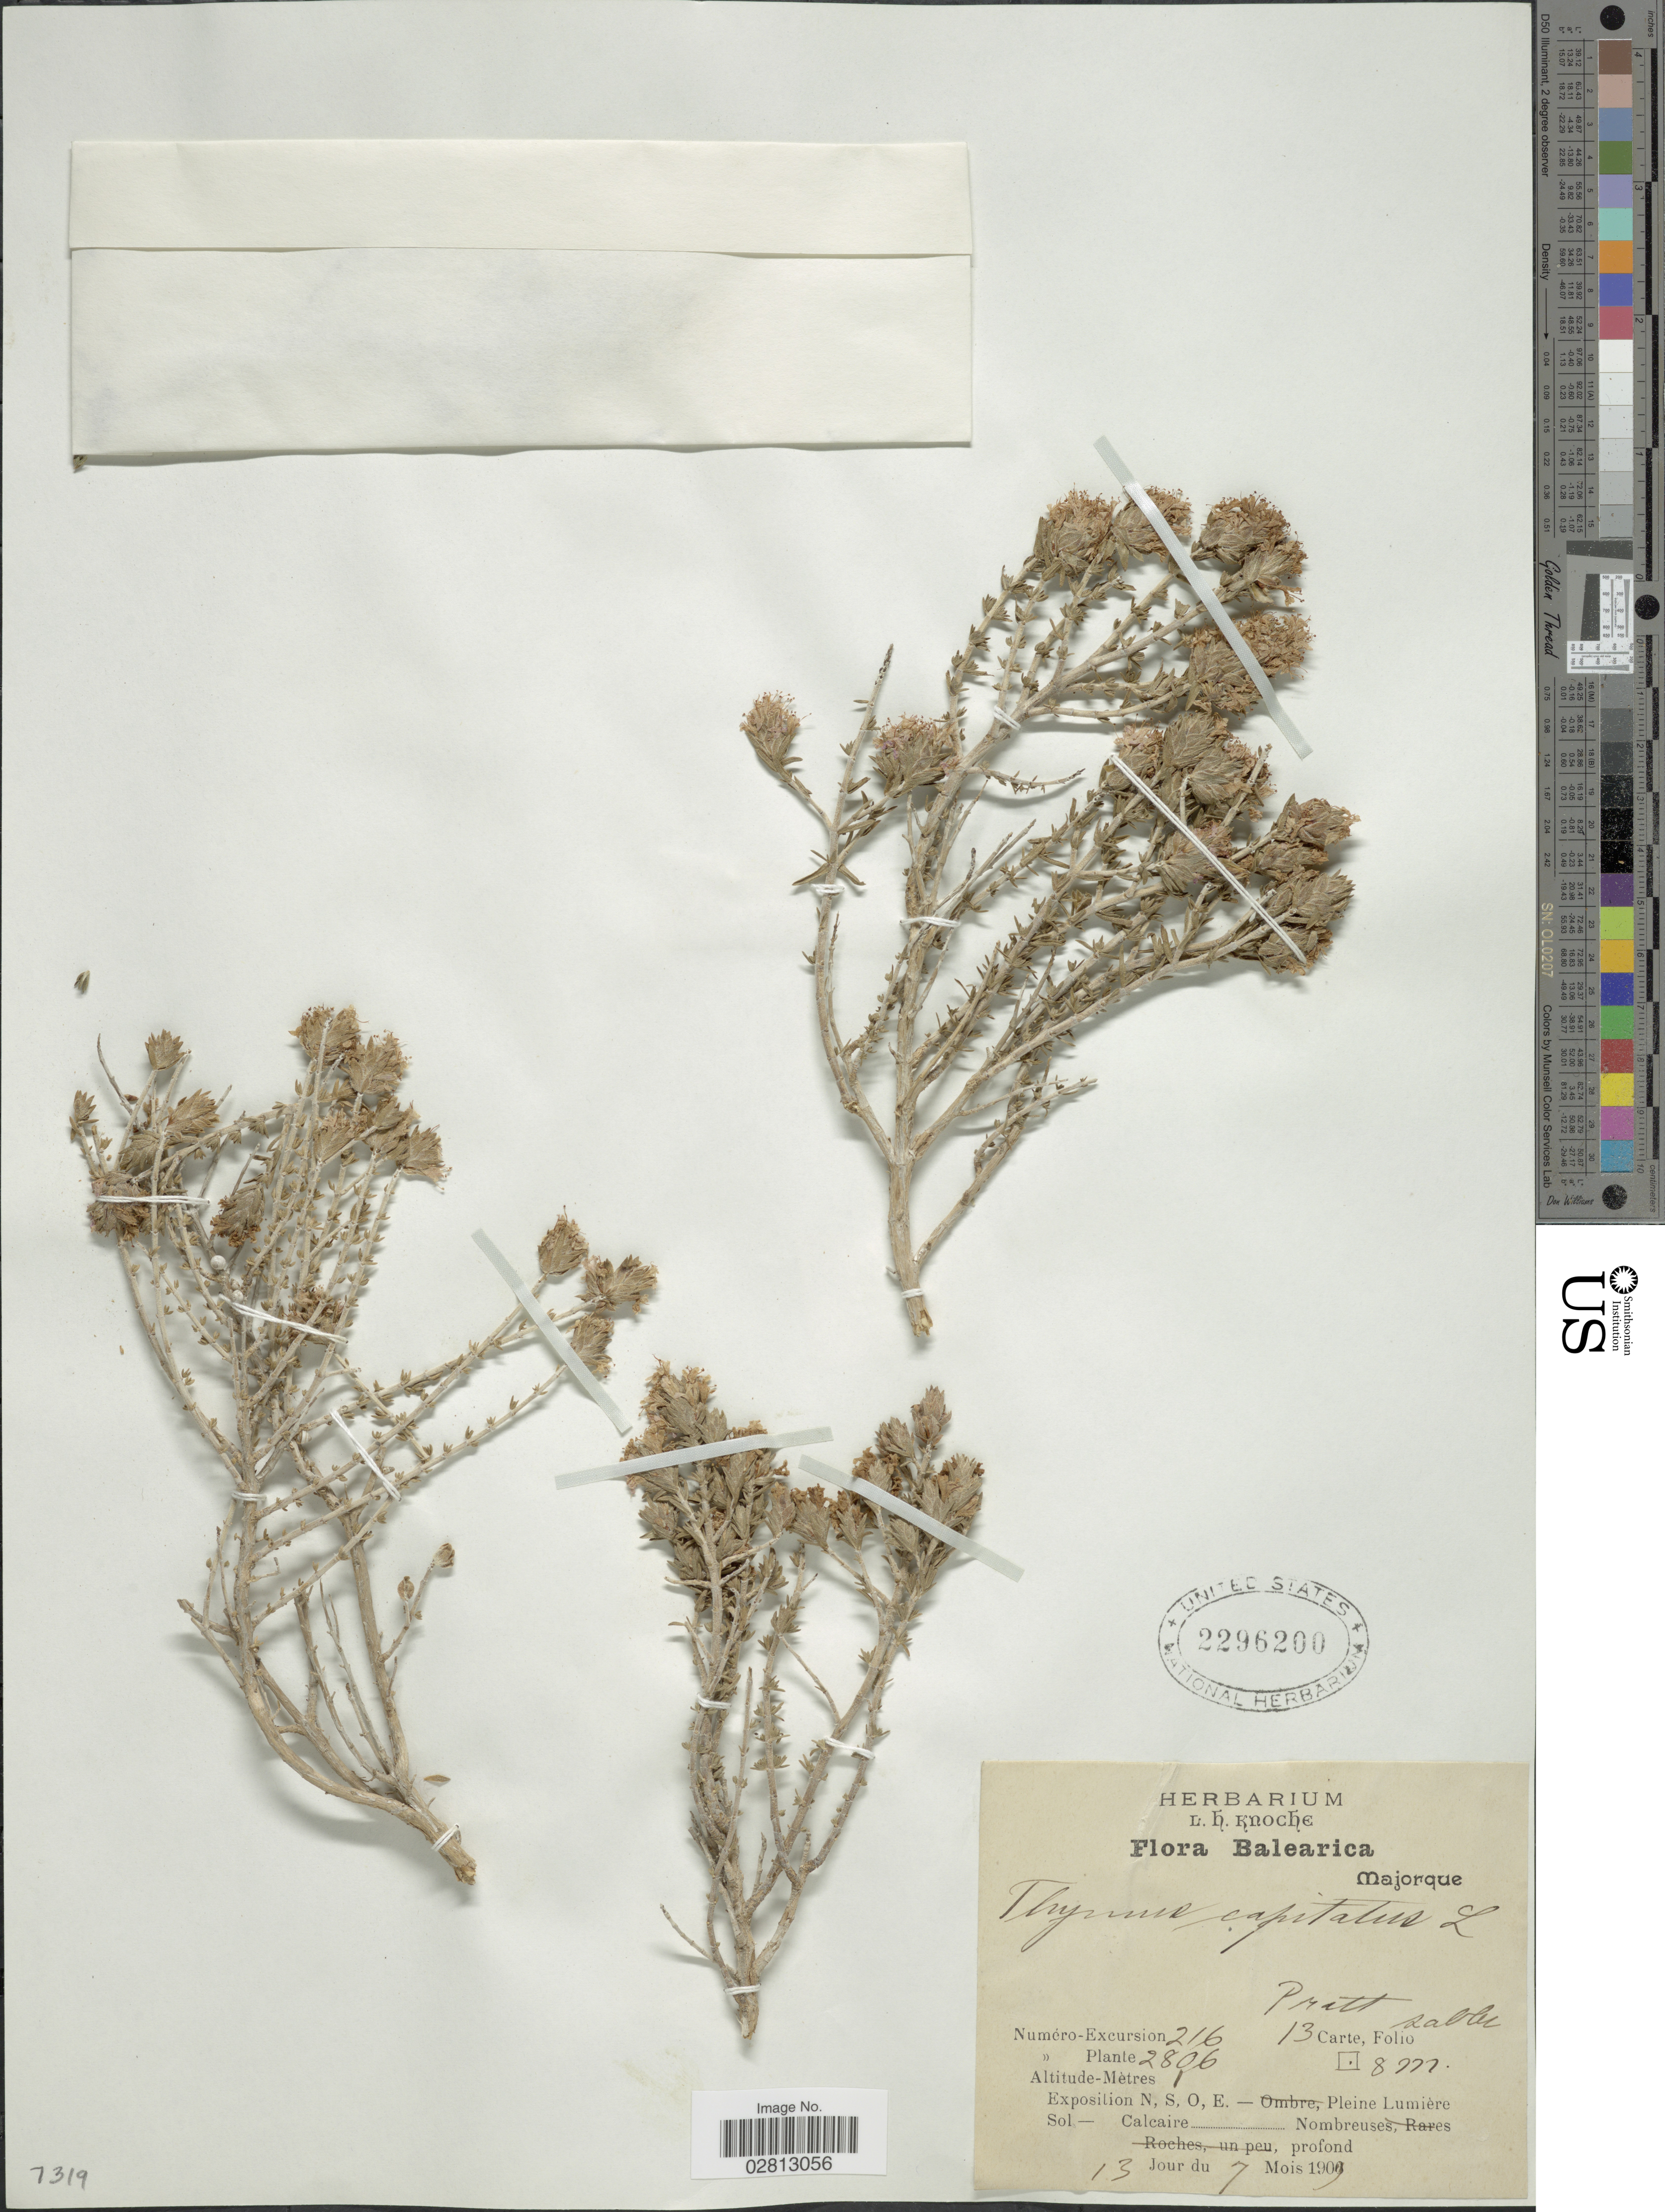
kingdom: Plantae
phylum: Tracheophyta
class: Magnoliopsida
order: Lamiales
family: Lamiaceae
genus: Coridothymus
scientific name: Coridothymus capitatus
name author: (L.) Rchb. f.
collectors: ex herb. L. H. Knoche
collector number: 216/2806/8777?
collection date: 1909-07-13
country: Spain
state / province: Islas Baleares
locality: Balearica, Majorque.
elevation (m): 1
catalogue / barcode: US 2296200